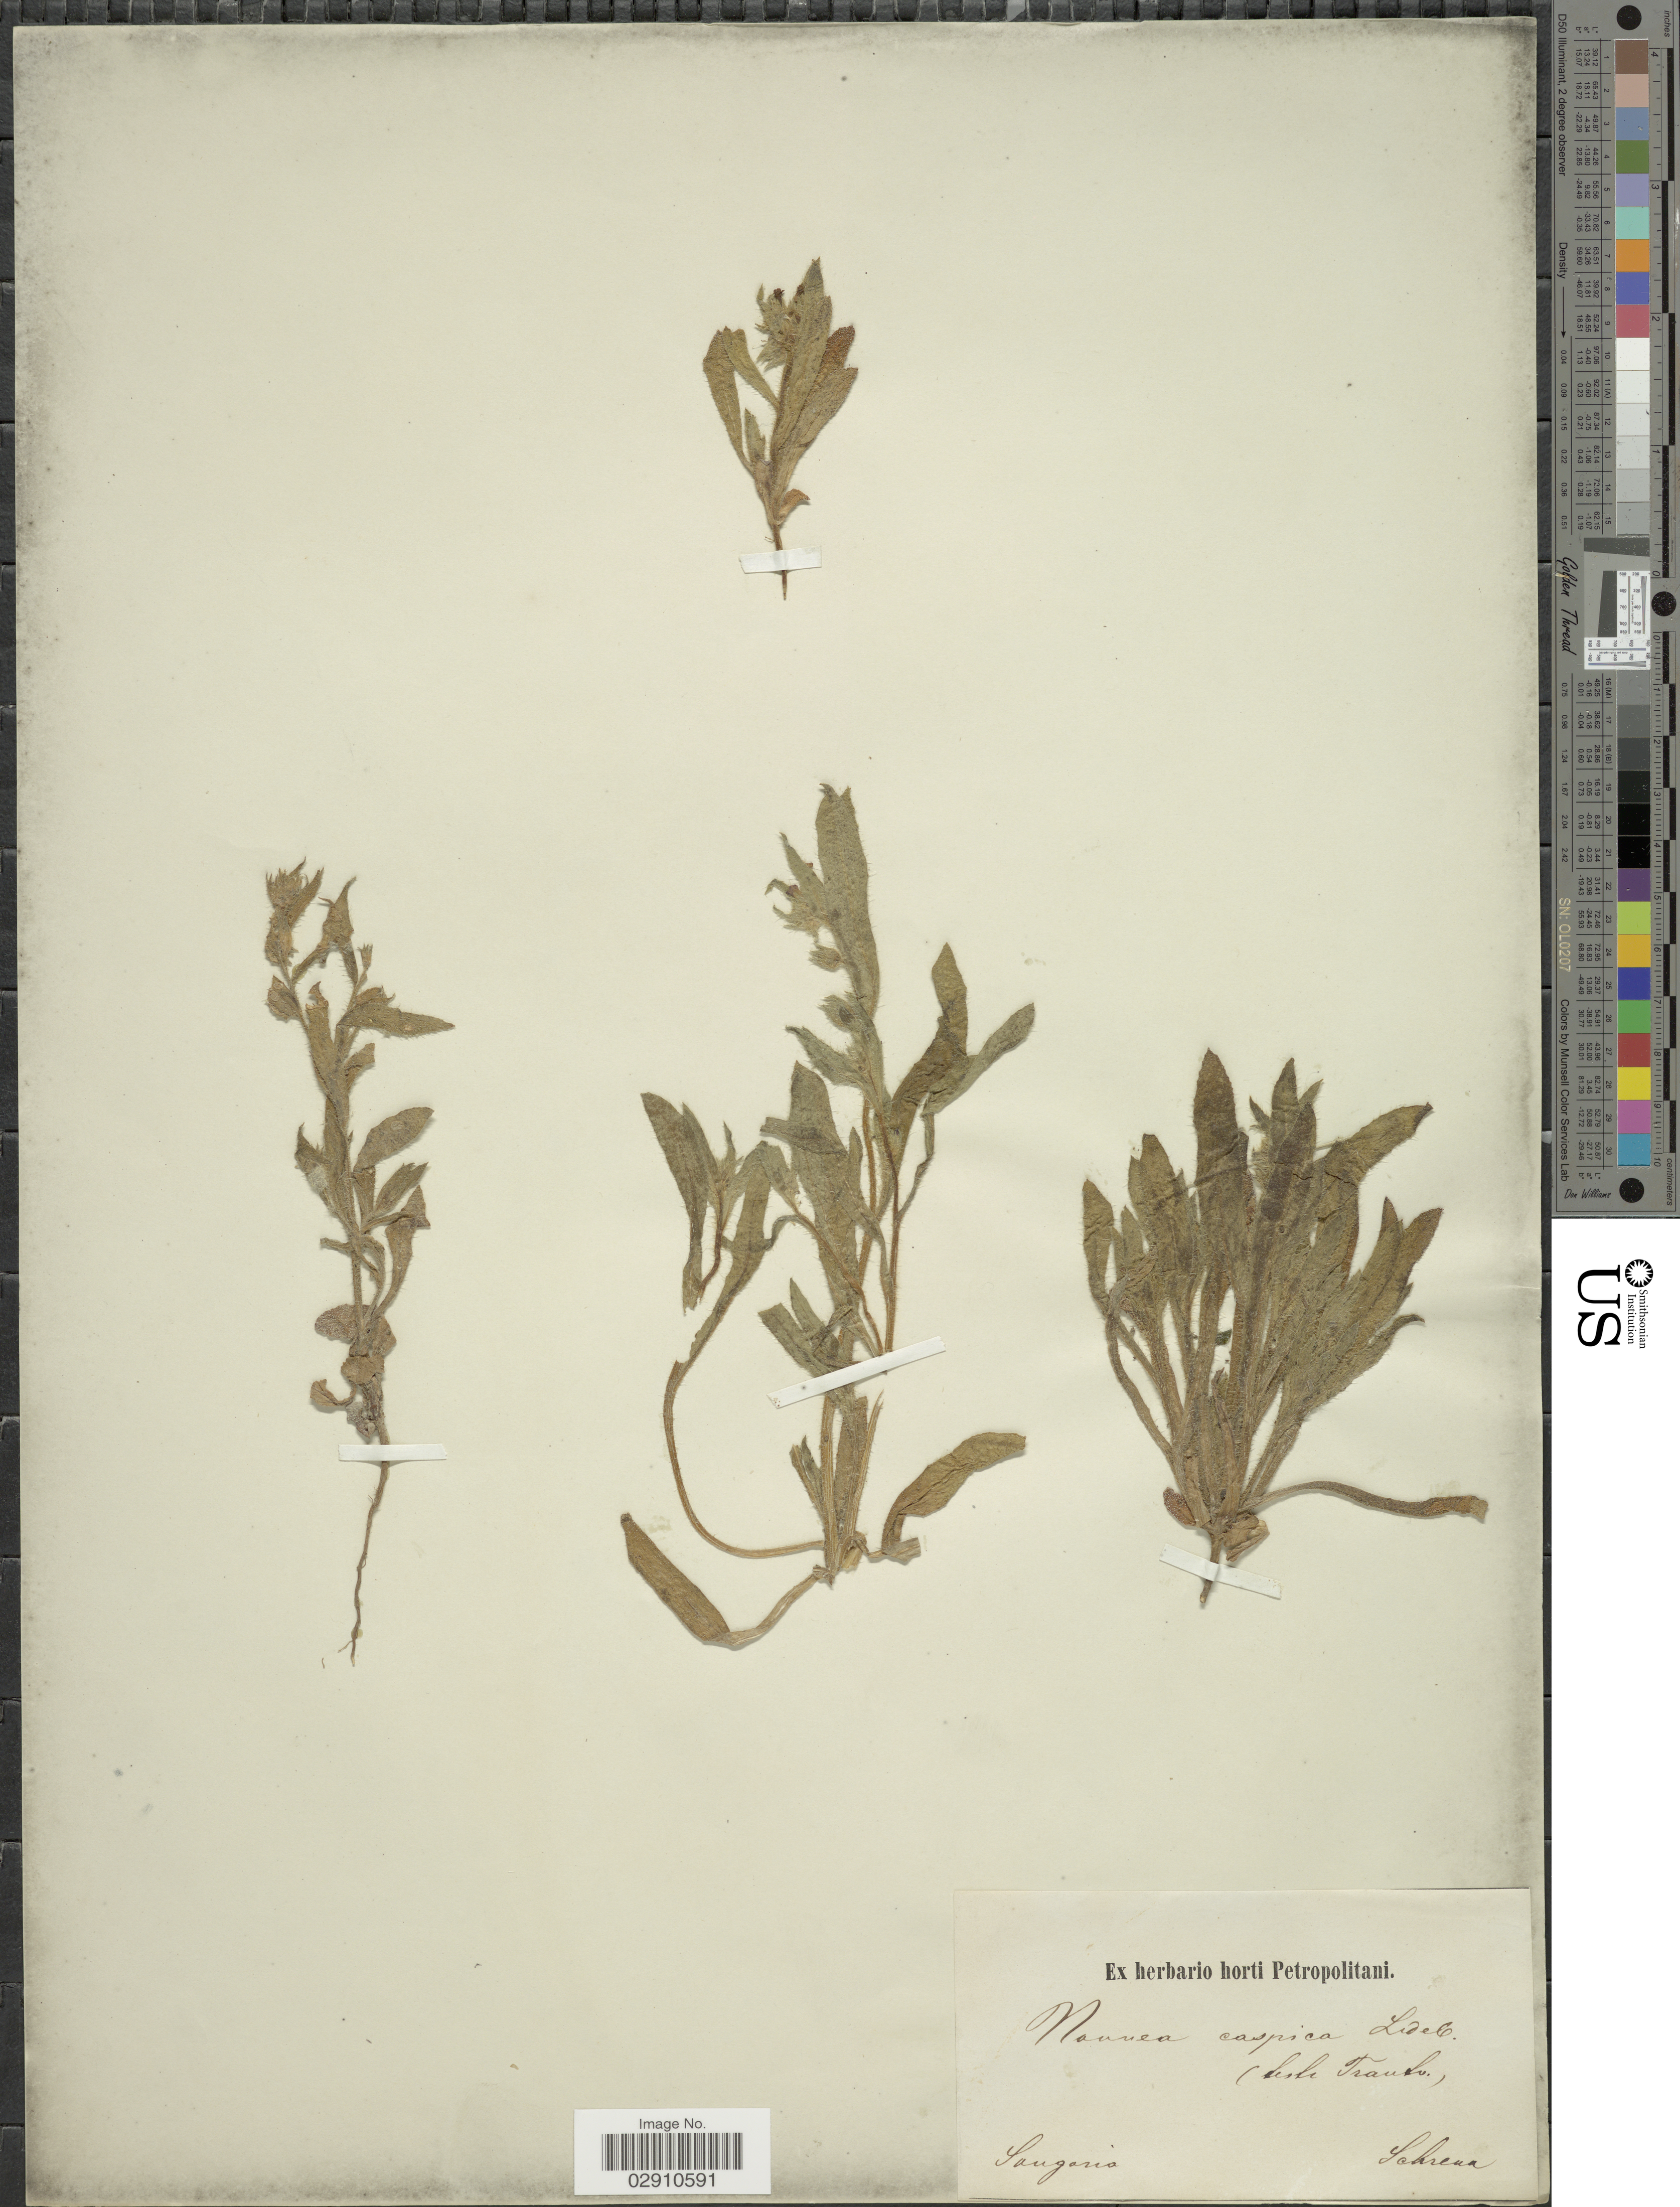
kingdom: Plantae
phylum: Tracheophyta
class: Magnoliopsida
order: Boraginales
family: Boraginaceae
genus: Nonea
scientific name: Nonea caspica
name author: (Willd.) G. Don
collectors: A.G. Schrenk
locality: Sangoria.